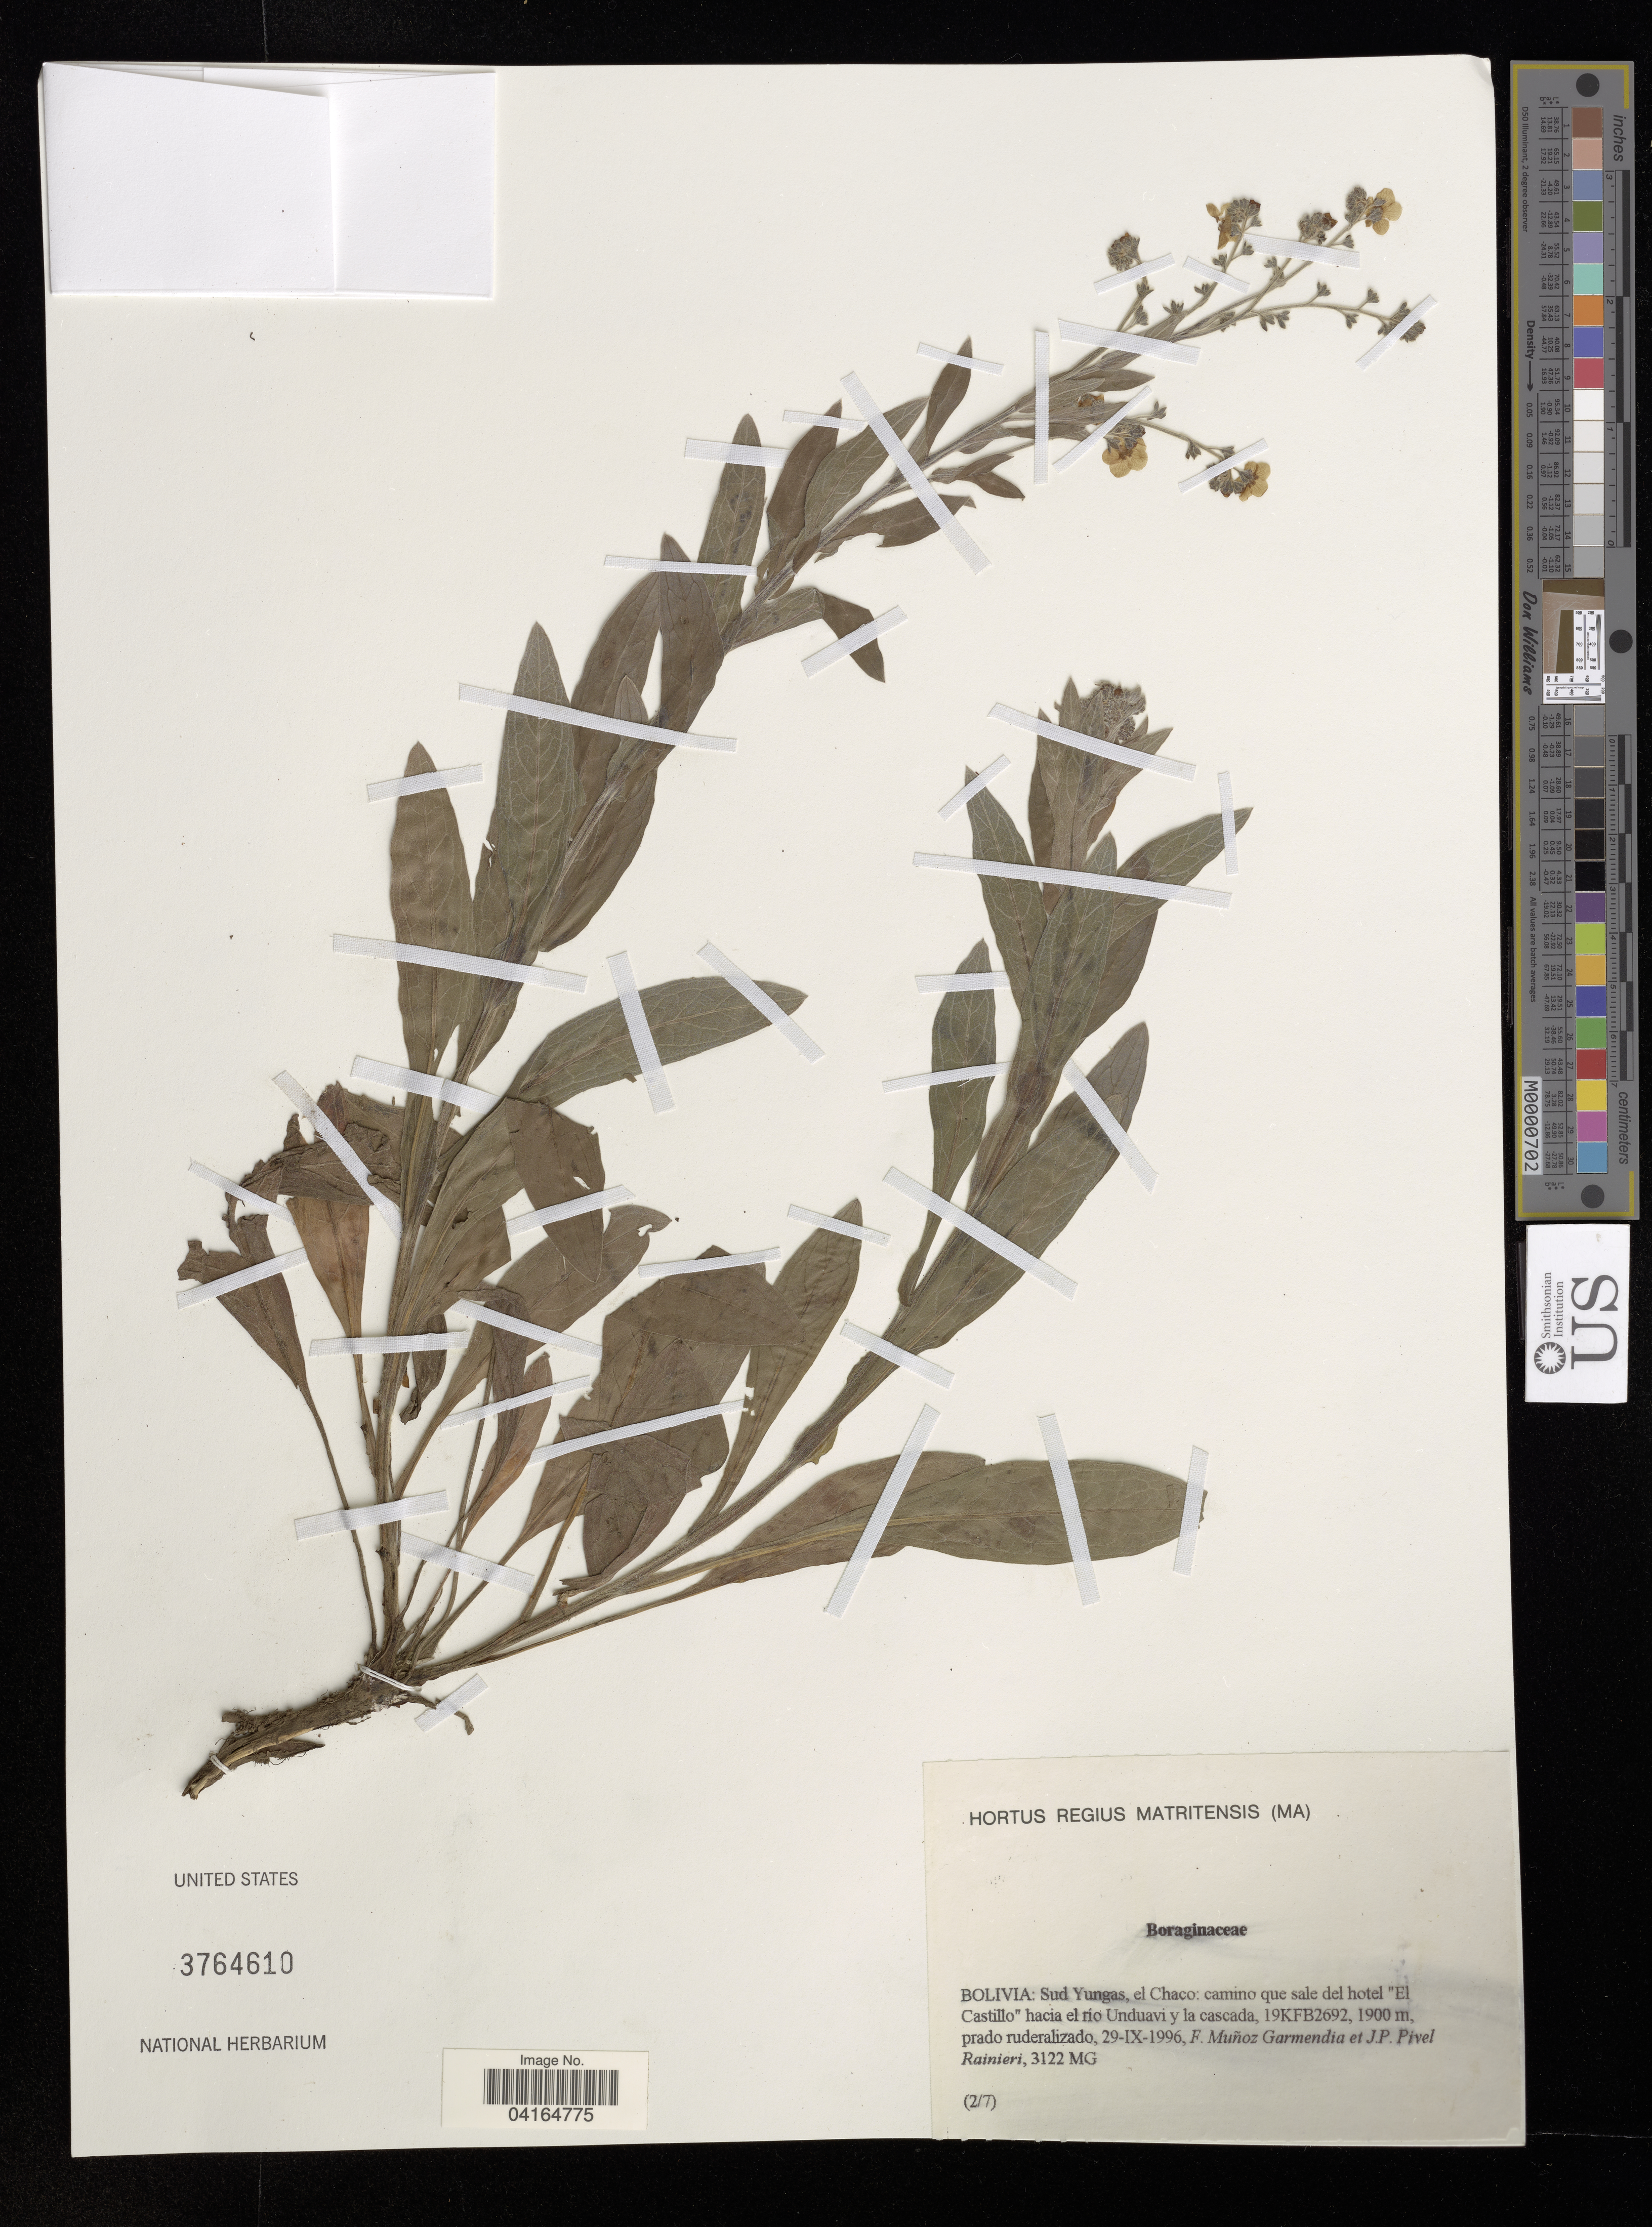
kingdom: Plantae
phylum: Tracheophyta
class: Magnoliopsida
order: Boraginales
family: Boraginaceae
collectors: F. Muñoz Garmendia & J. Rainieri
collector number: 3122 MG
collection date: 1996-09-29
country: Bolivia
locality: Sud Yungas, el Chaco: camino que sale del hotel "El Castillo" hacia el río Unduavi y la cascada.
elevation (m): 1900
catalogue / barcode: US 3764610